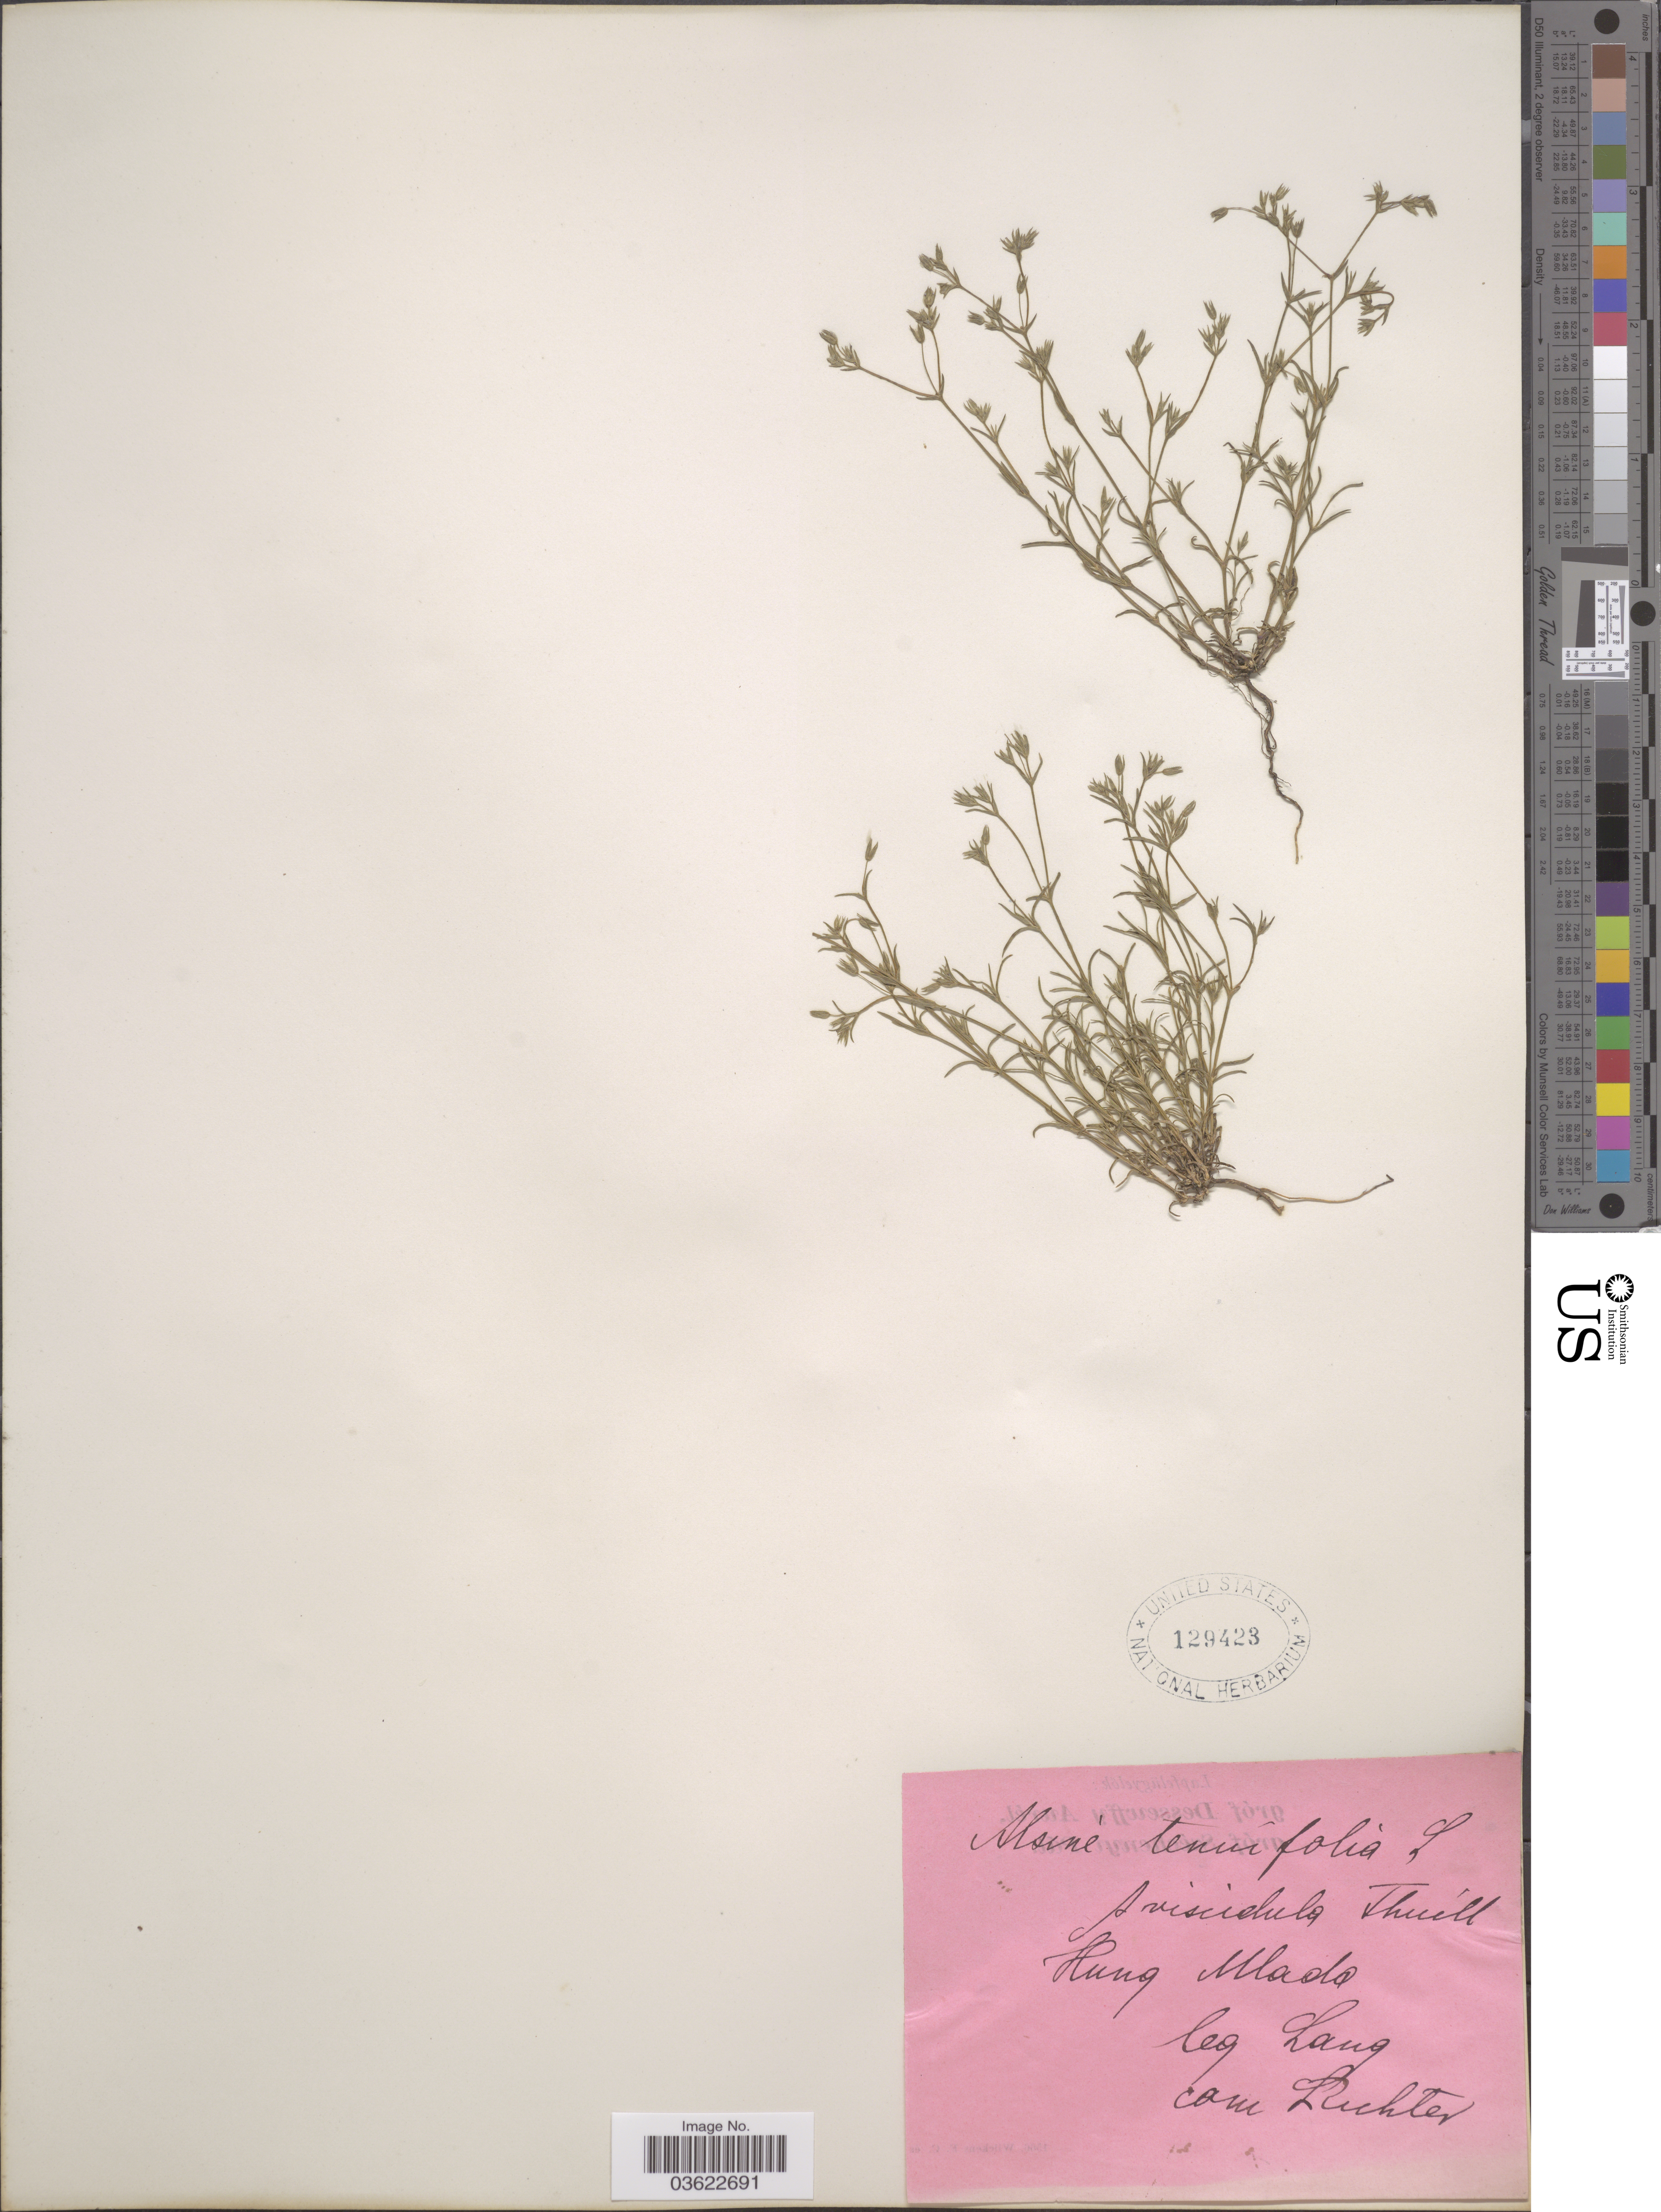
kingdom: Plantae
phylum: Tracheophyta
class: Magnoliopsida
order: Caryophyllales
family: Caryophyllaceae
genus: Arenaria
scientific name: Arenaria tenuifolia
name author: L.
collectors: -- Lang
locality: Aviscidula Thuill. Hung Mado. [interpreted]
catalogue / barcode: US 129423